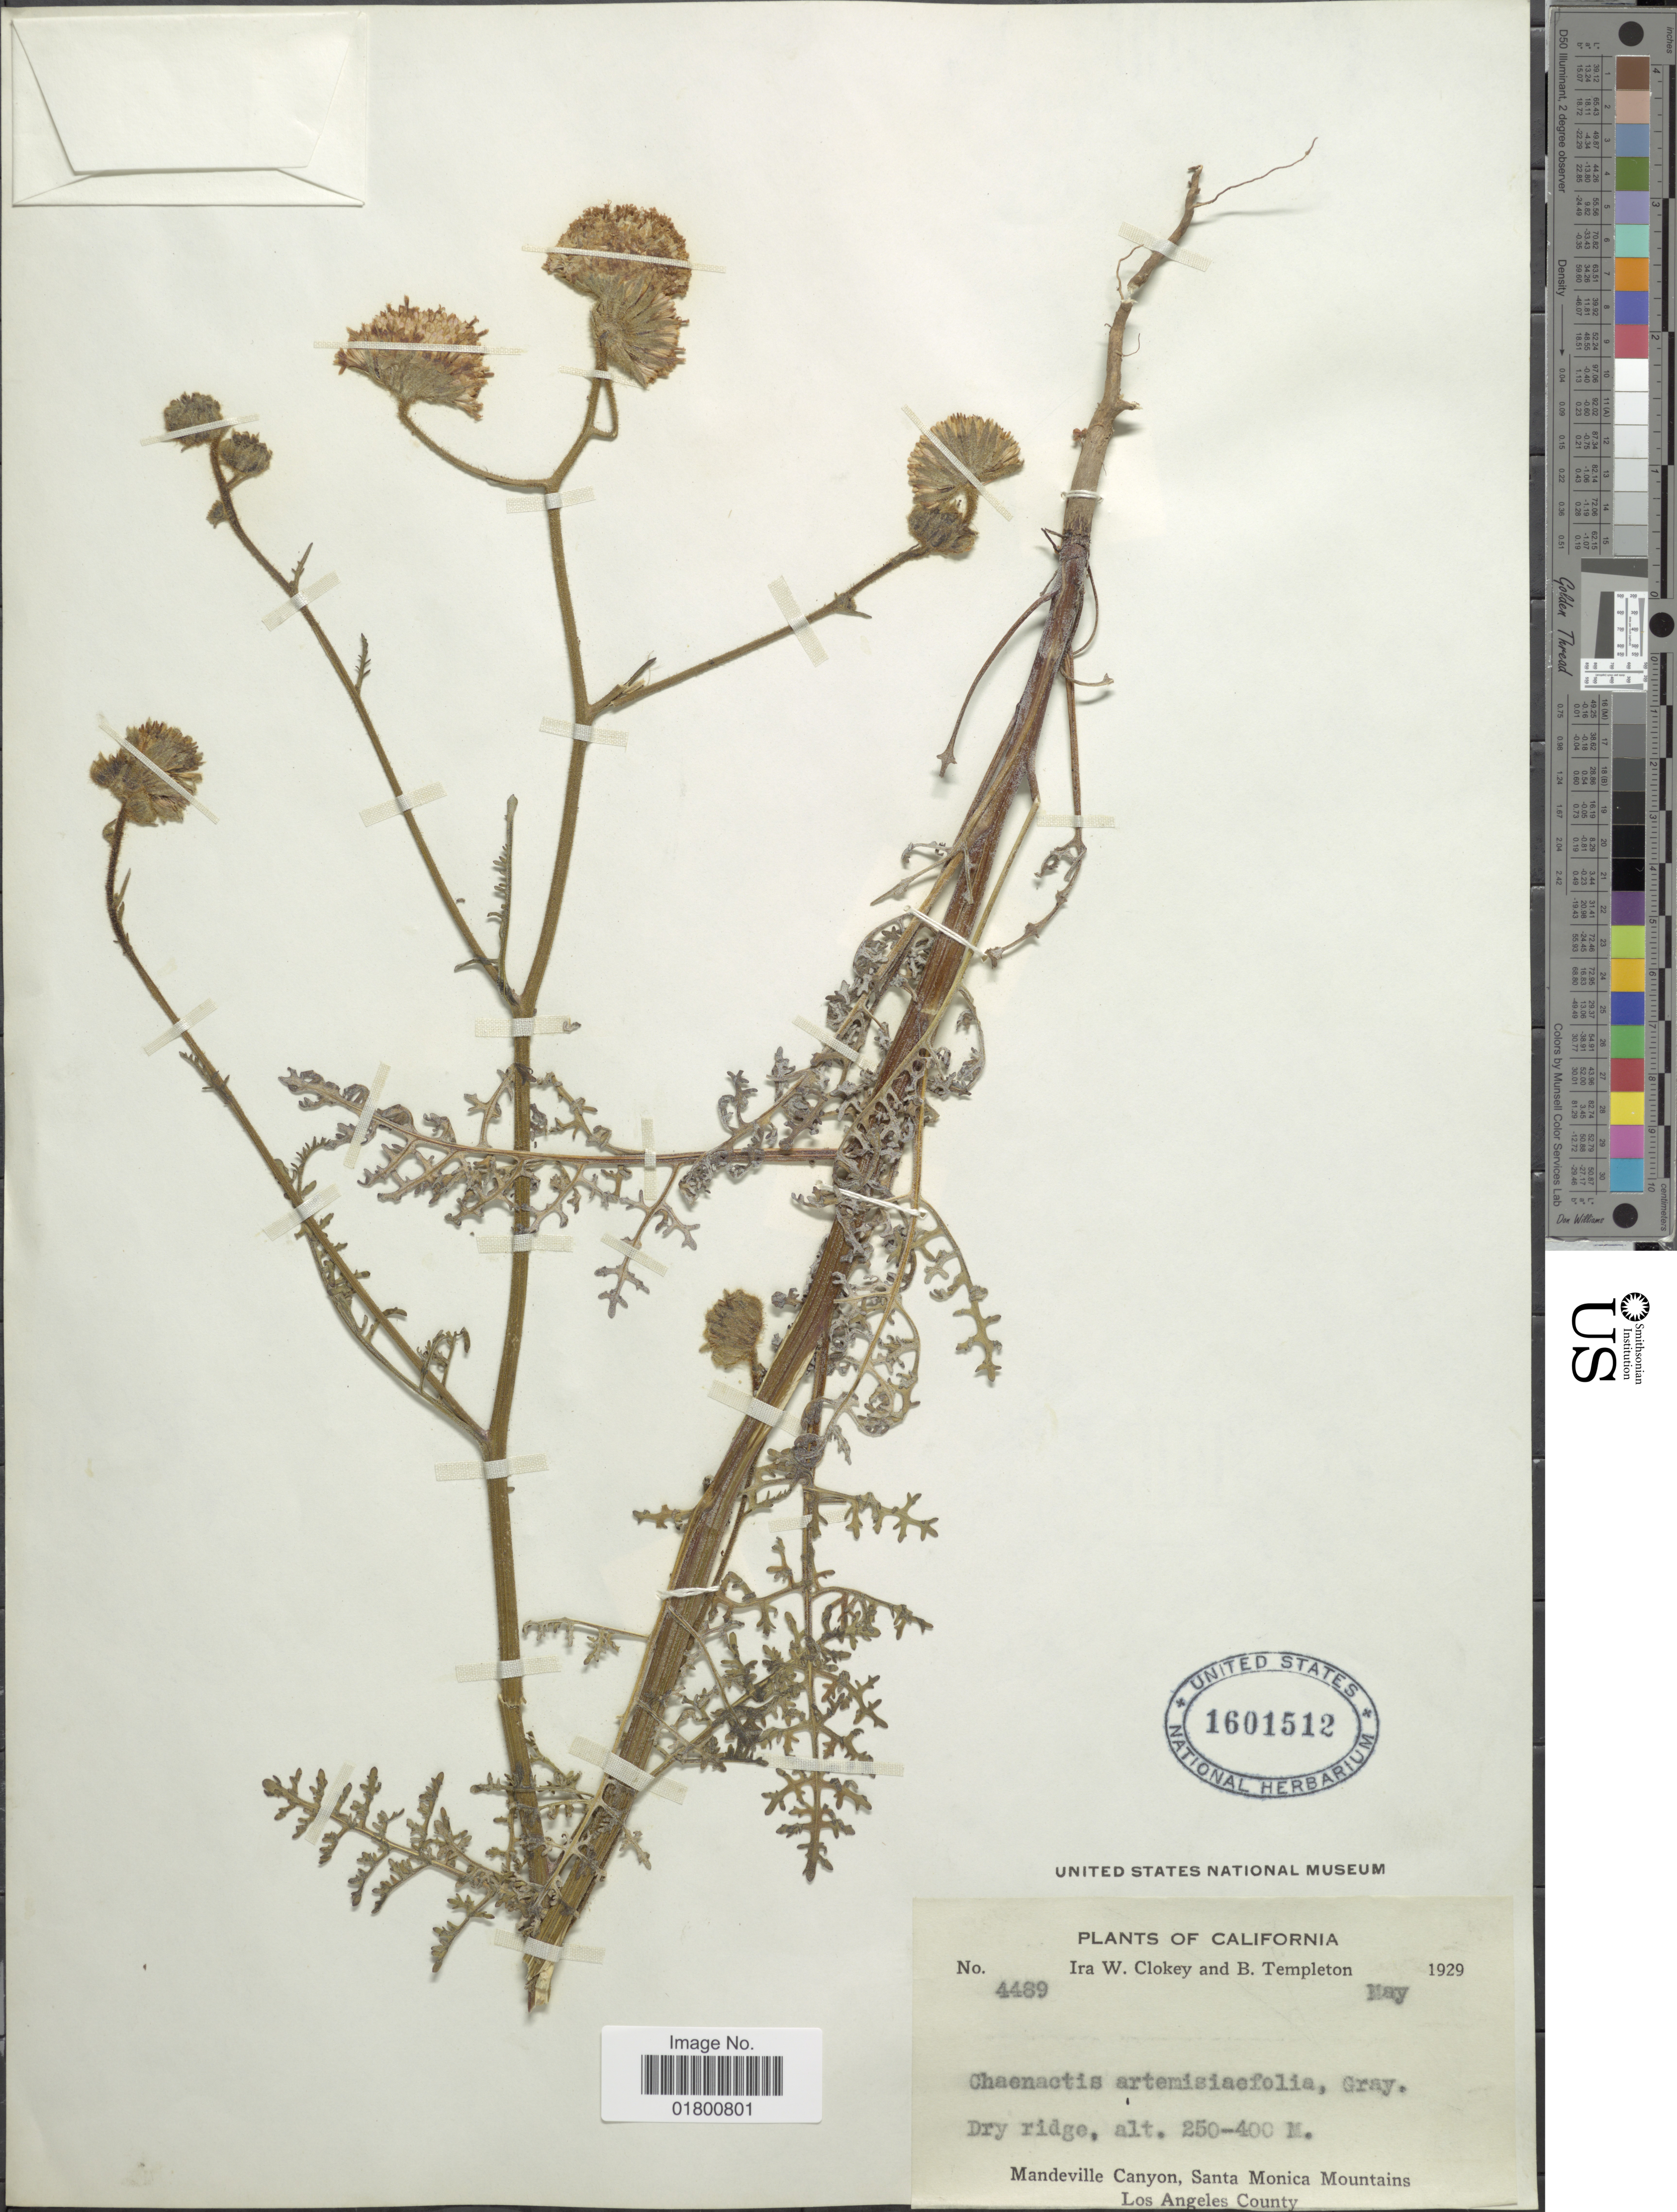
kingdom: Plantae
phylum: Tracheophyta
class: Magnoliopsida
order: Asterales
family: Asteraceae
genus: Chaenactis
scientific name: Chaenactis artemisiifolia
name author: A. Gray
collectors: I. W. Clokey & B. Templeton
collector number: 4489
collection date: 1929-05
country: United States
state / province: California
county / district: Los Angeles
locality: Mandeville Canyon, Santa Monica Mountains, Los Angeles County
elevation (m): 250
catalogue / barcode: US 1601512